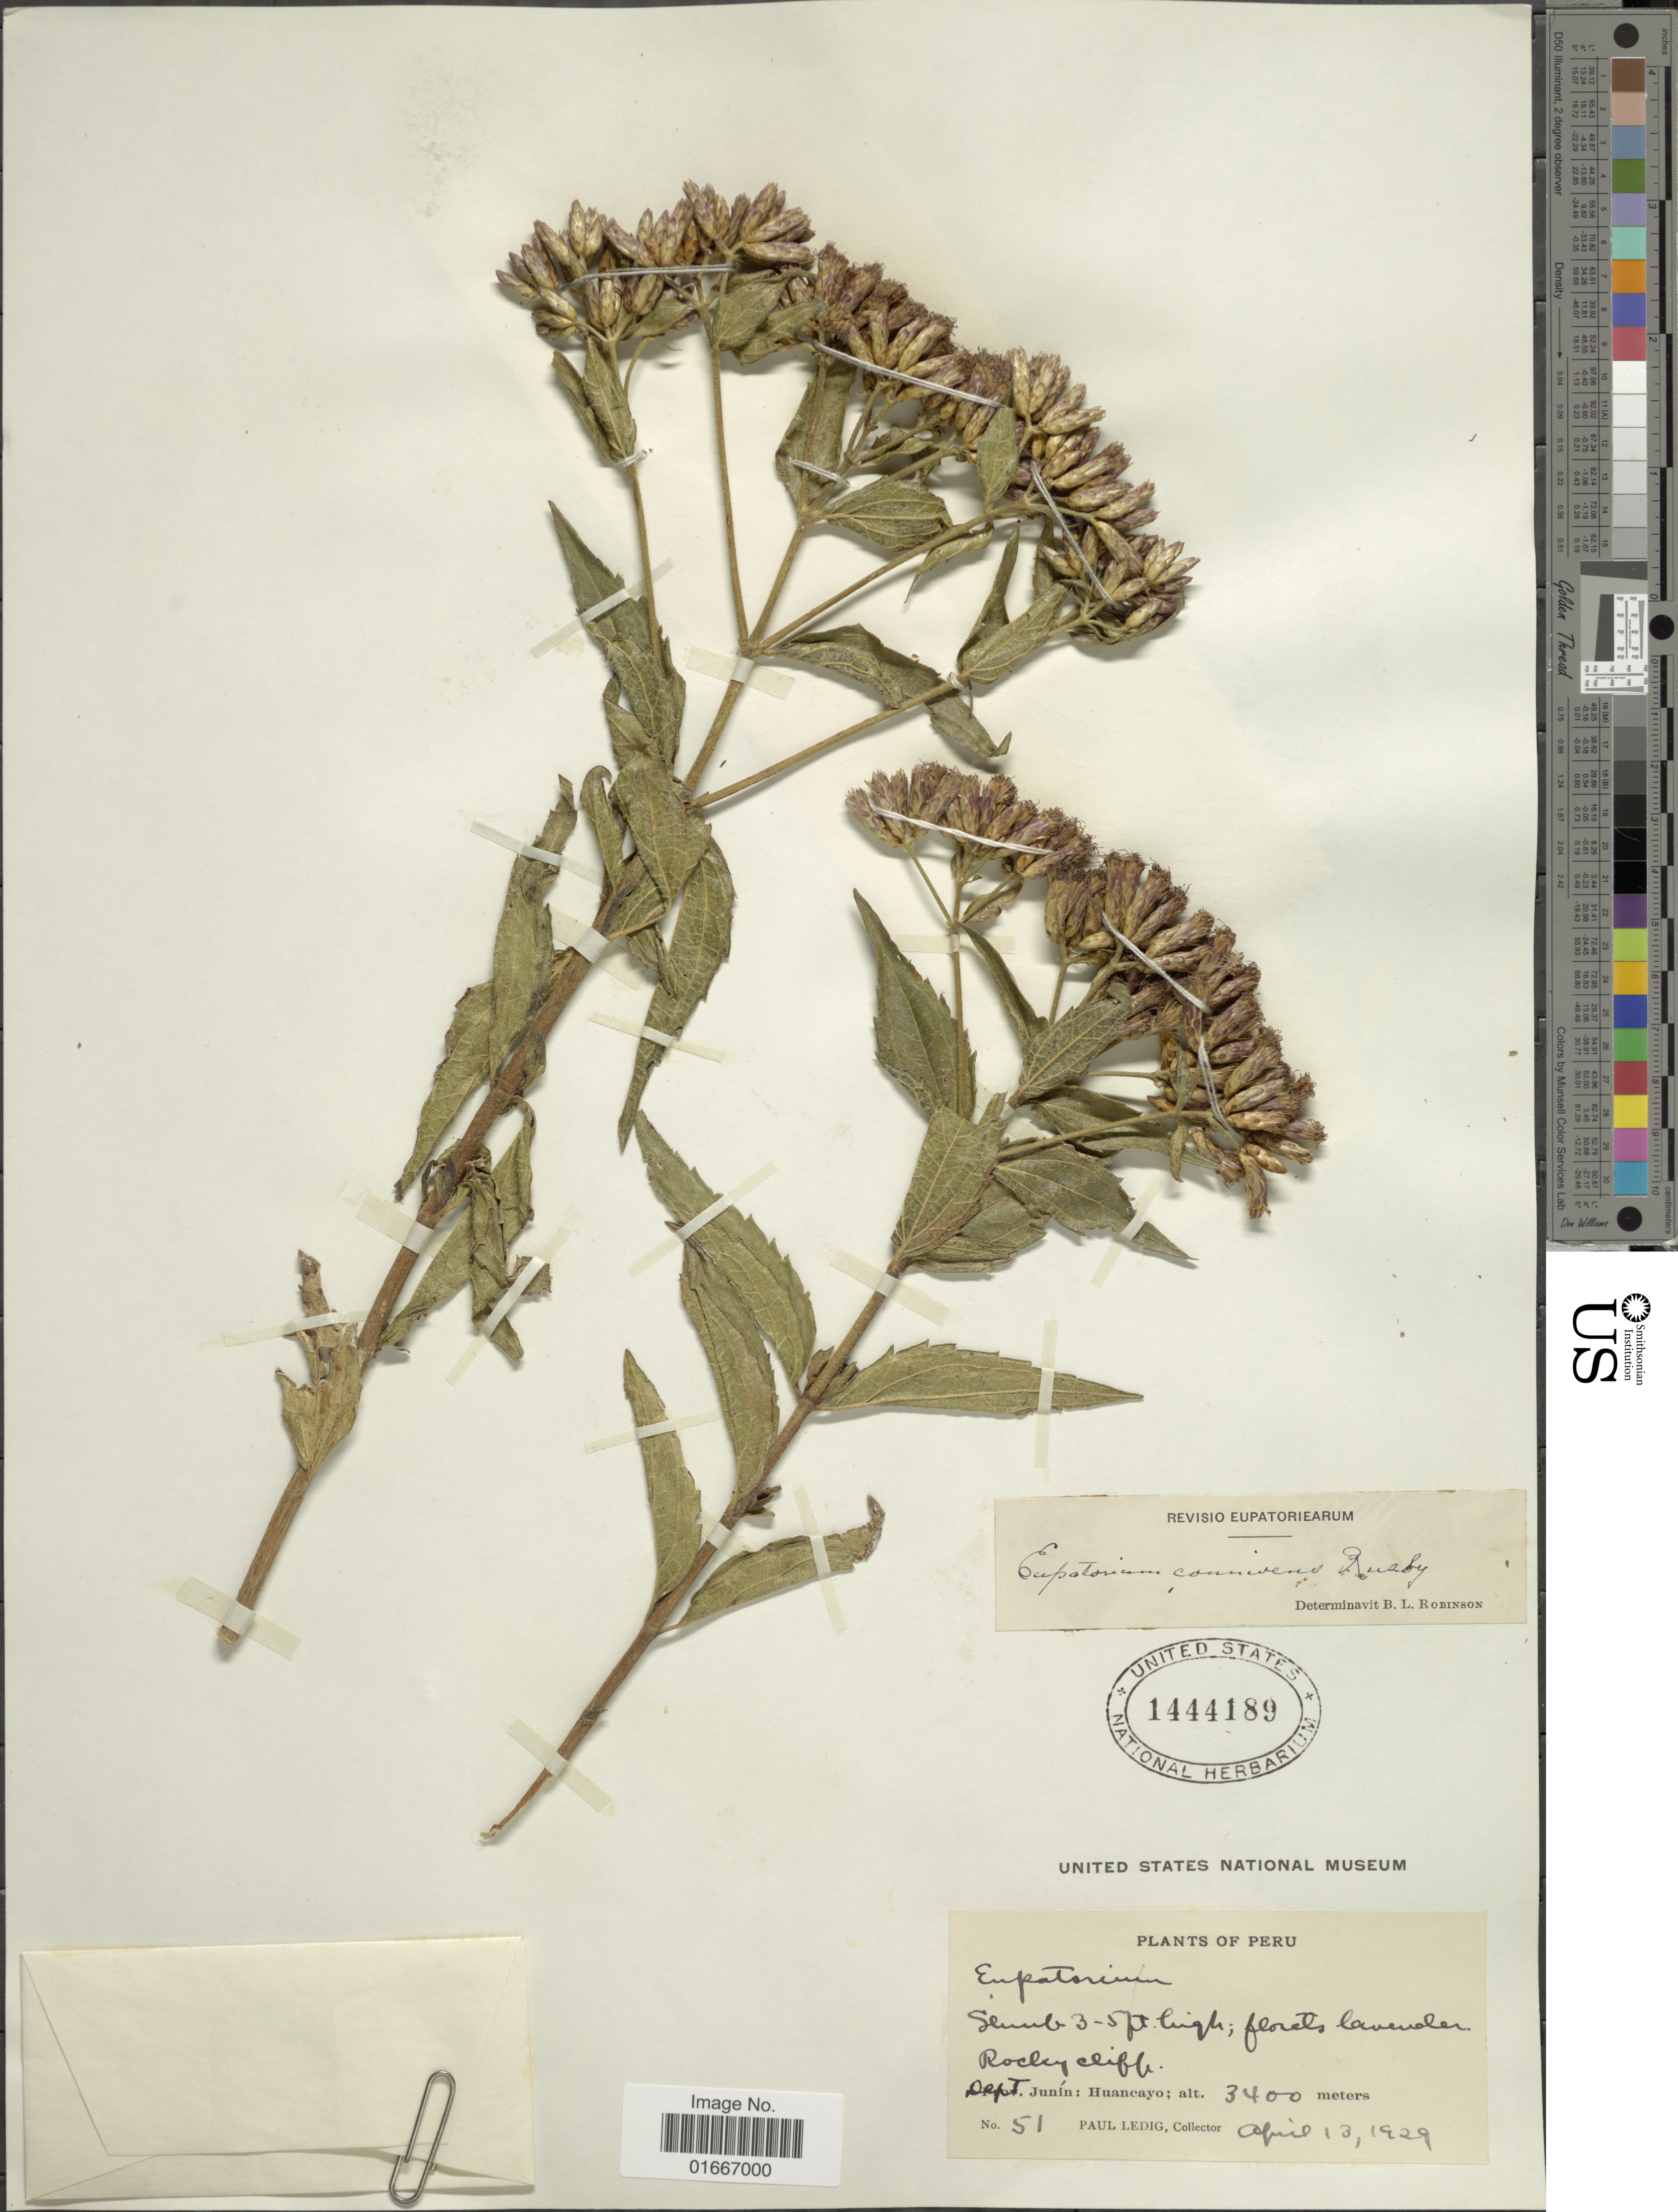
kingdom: Plantae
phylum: Tracheophyta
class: Magnoliopsida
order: Asterales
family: Asteraceae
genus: Chromolaena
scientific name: Chromolaena connivens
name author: (Rusby) R.M. King & H. Rob.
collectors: P. Ledig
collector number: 51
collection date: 1929-04-13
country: Peru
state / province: Junín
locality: Peru. Rocky cliff. Dept. Junín: Huancayo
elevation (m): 3400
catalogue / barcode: US 1444189